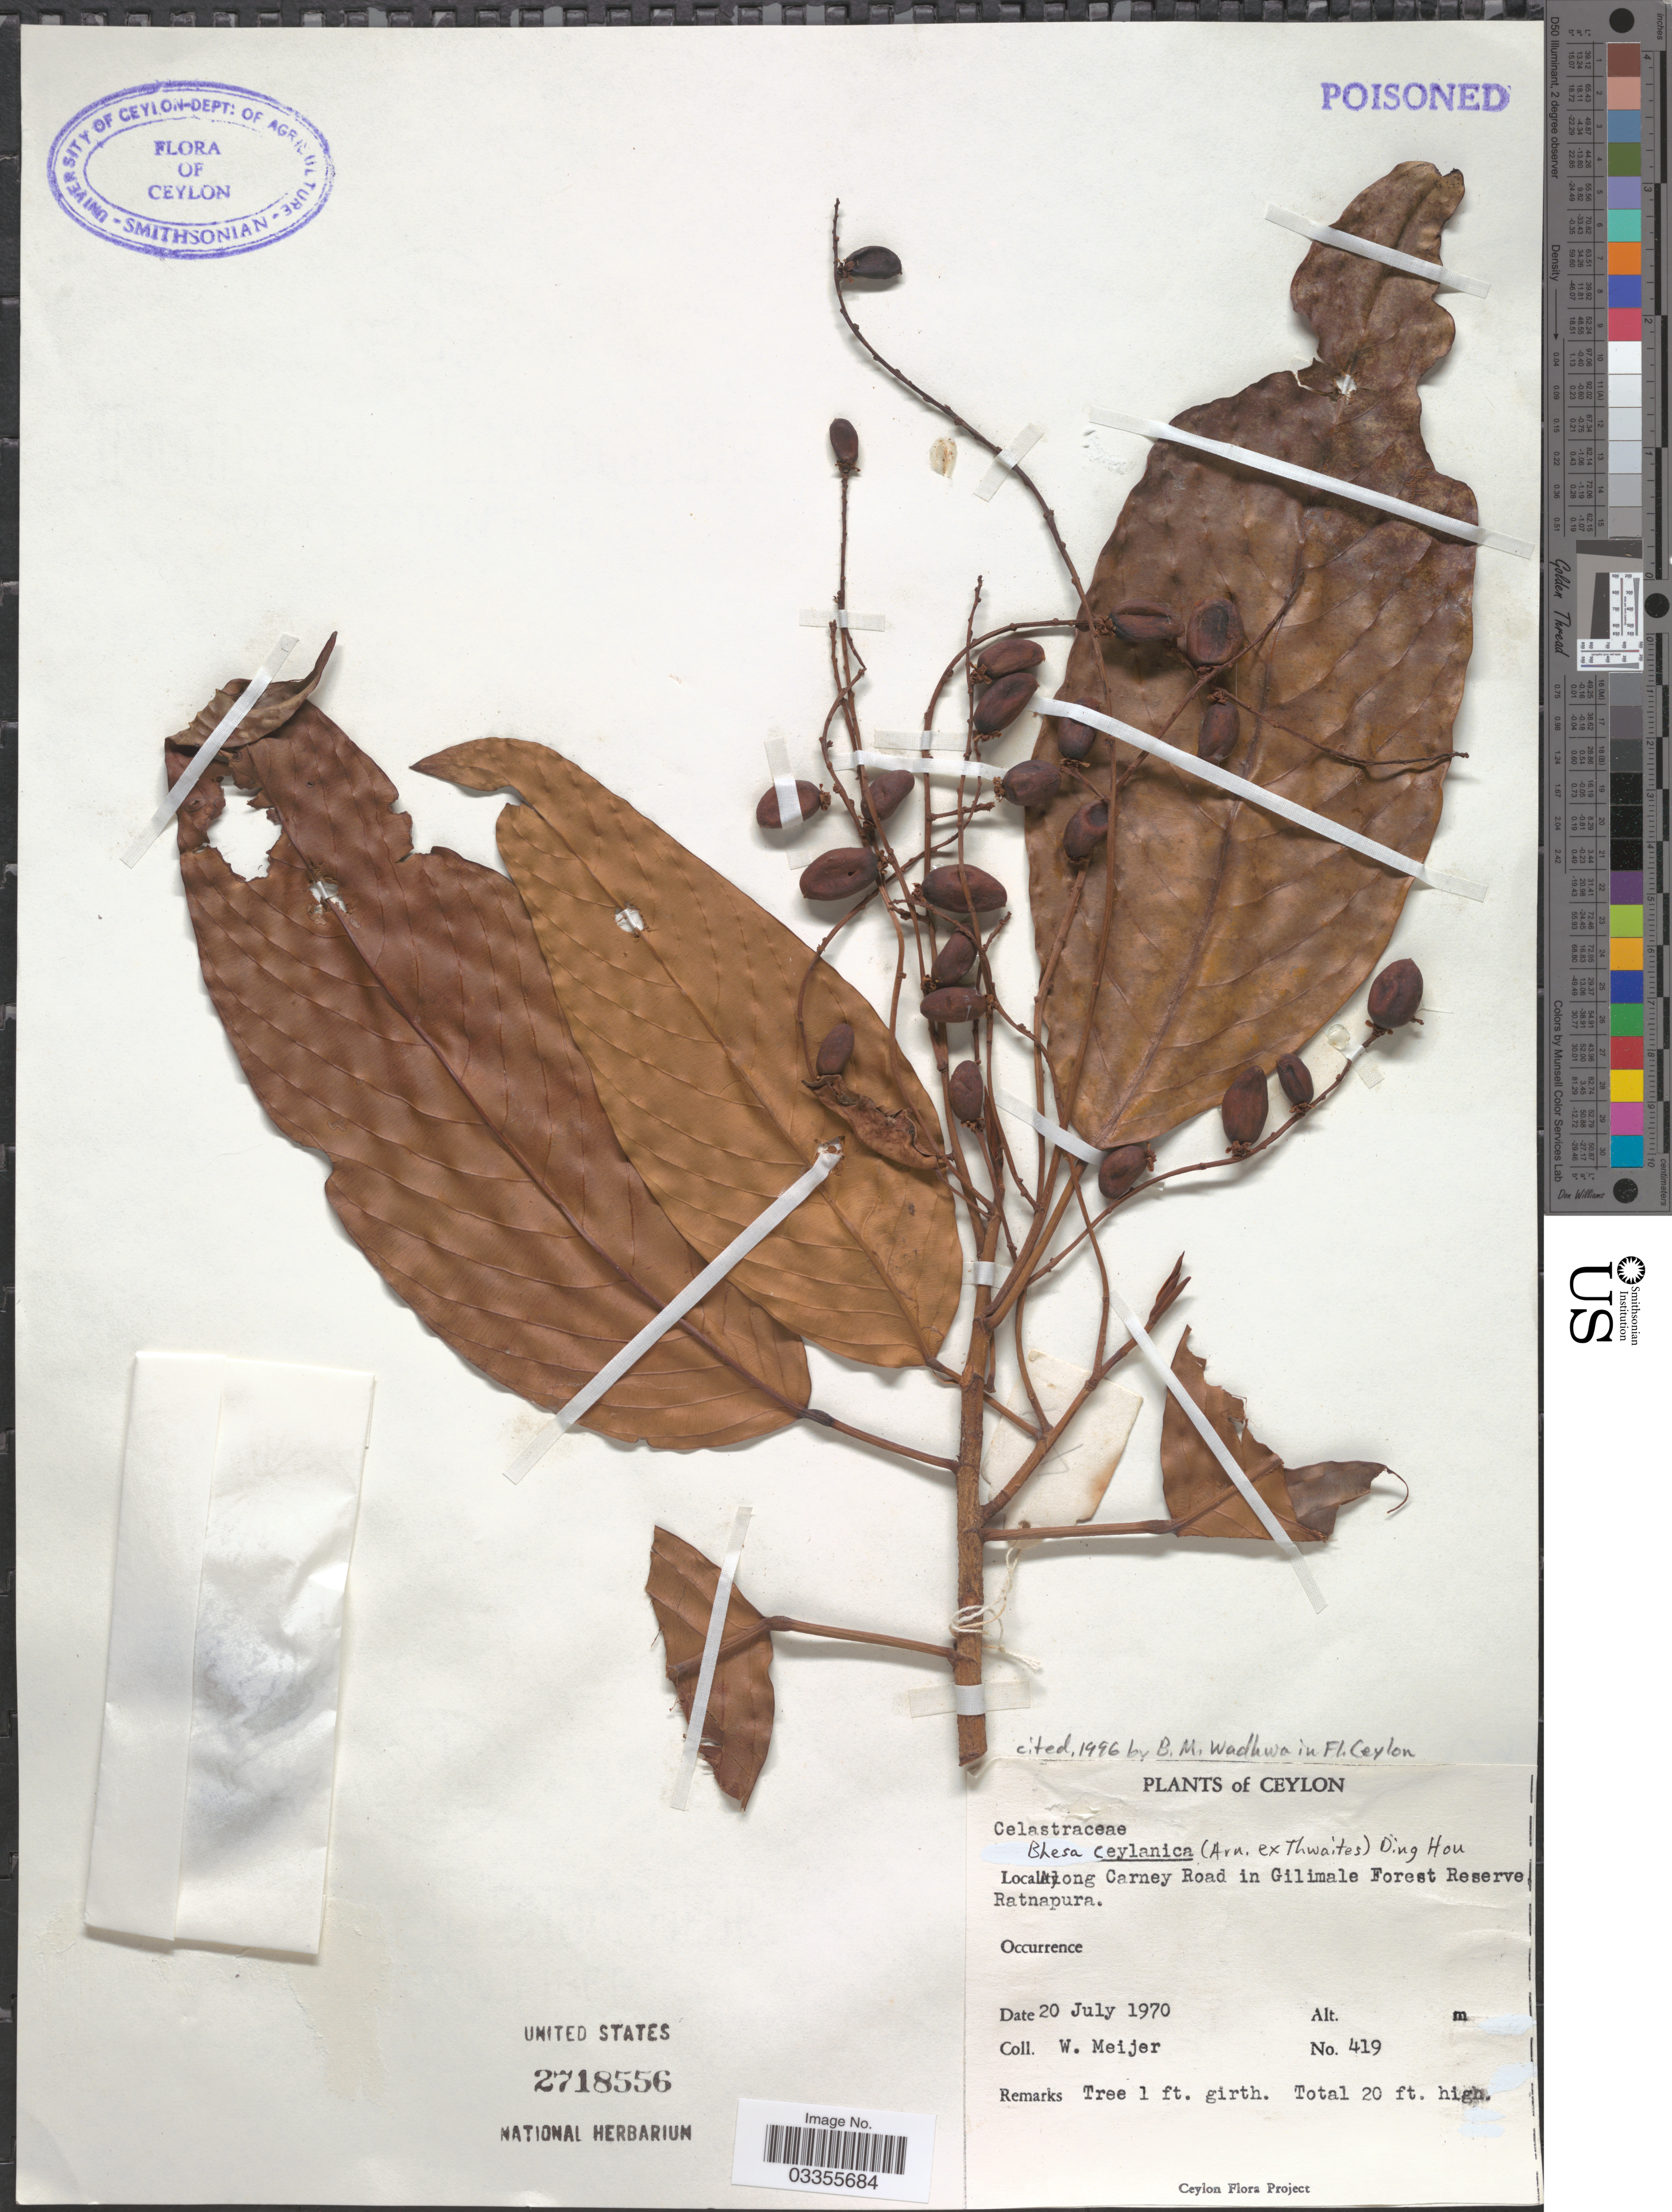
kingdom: Plantae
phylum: Tracheophyta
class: Magnoliopsida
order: Malpighiales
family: Centroplacaceae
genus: Bhesa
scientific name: Bhesa ceylanica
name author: (Arn. ex Thwaites) Ding Hou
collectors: W. Meijer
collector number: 419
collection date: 1970-07-20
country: Sri Lanka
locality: Ceylon. Along Carney Road in Gilimale Forest Reserve Ratnapura.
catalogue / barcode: US 2718556